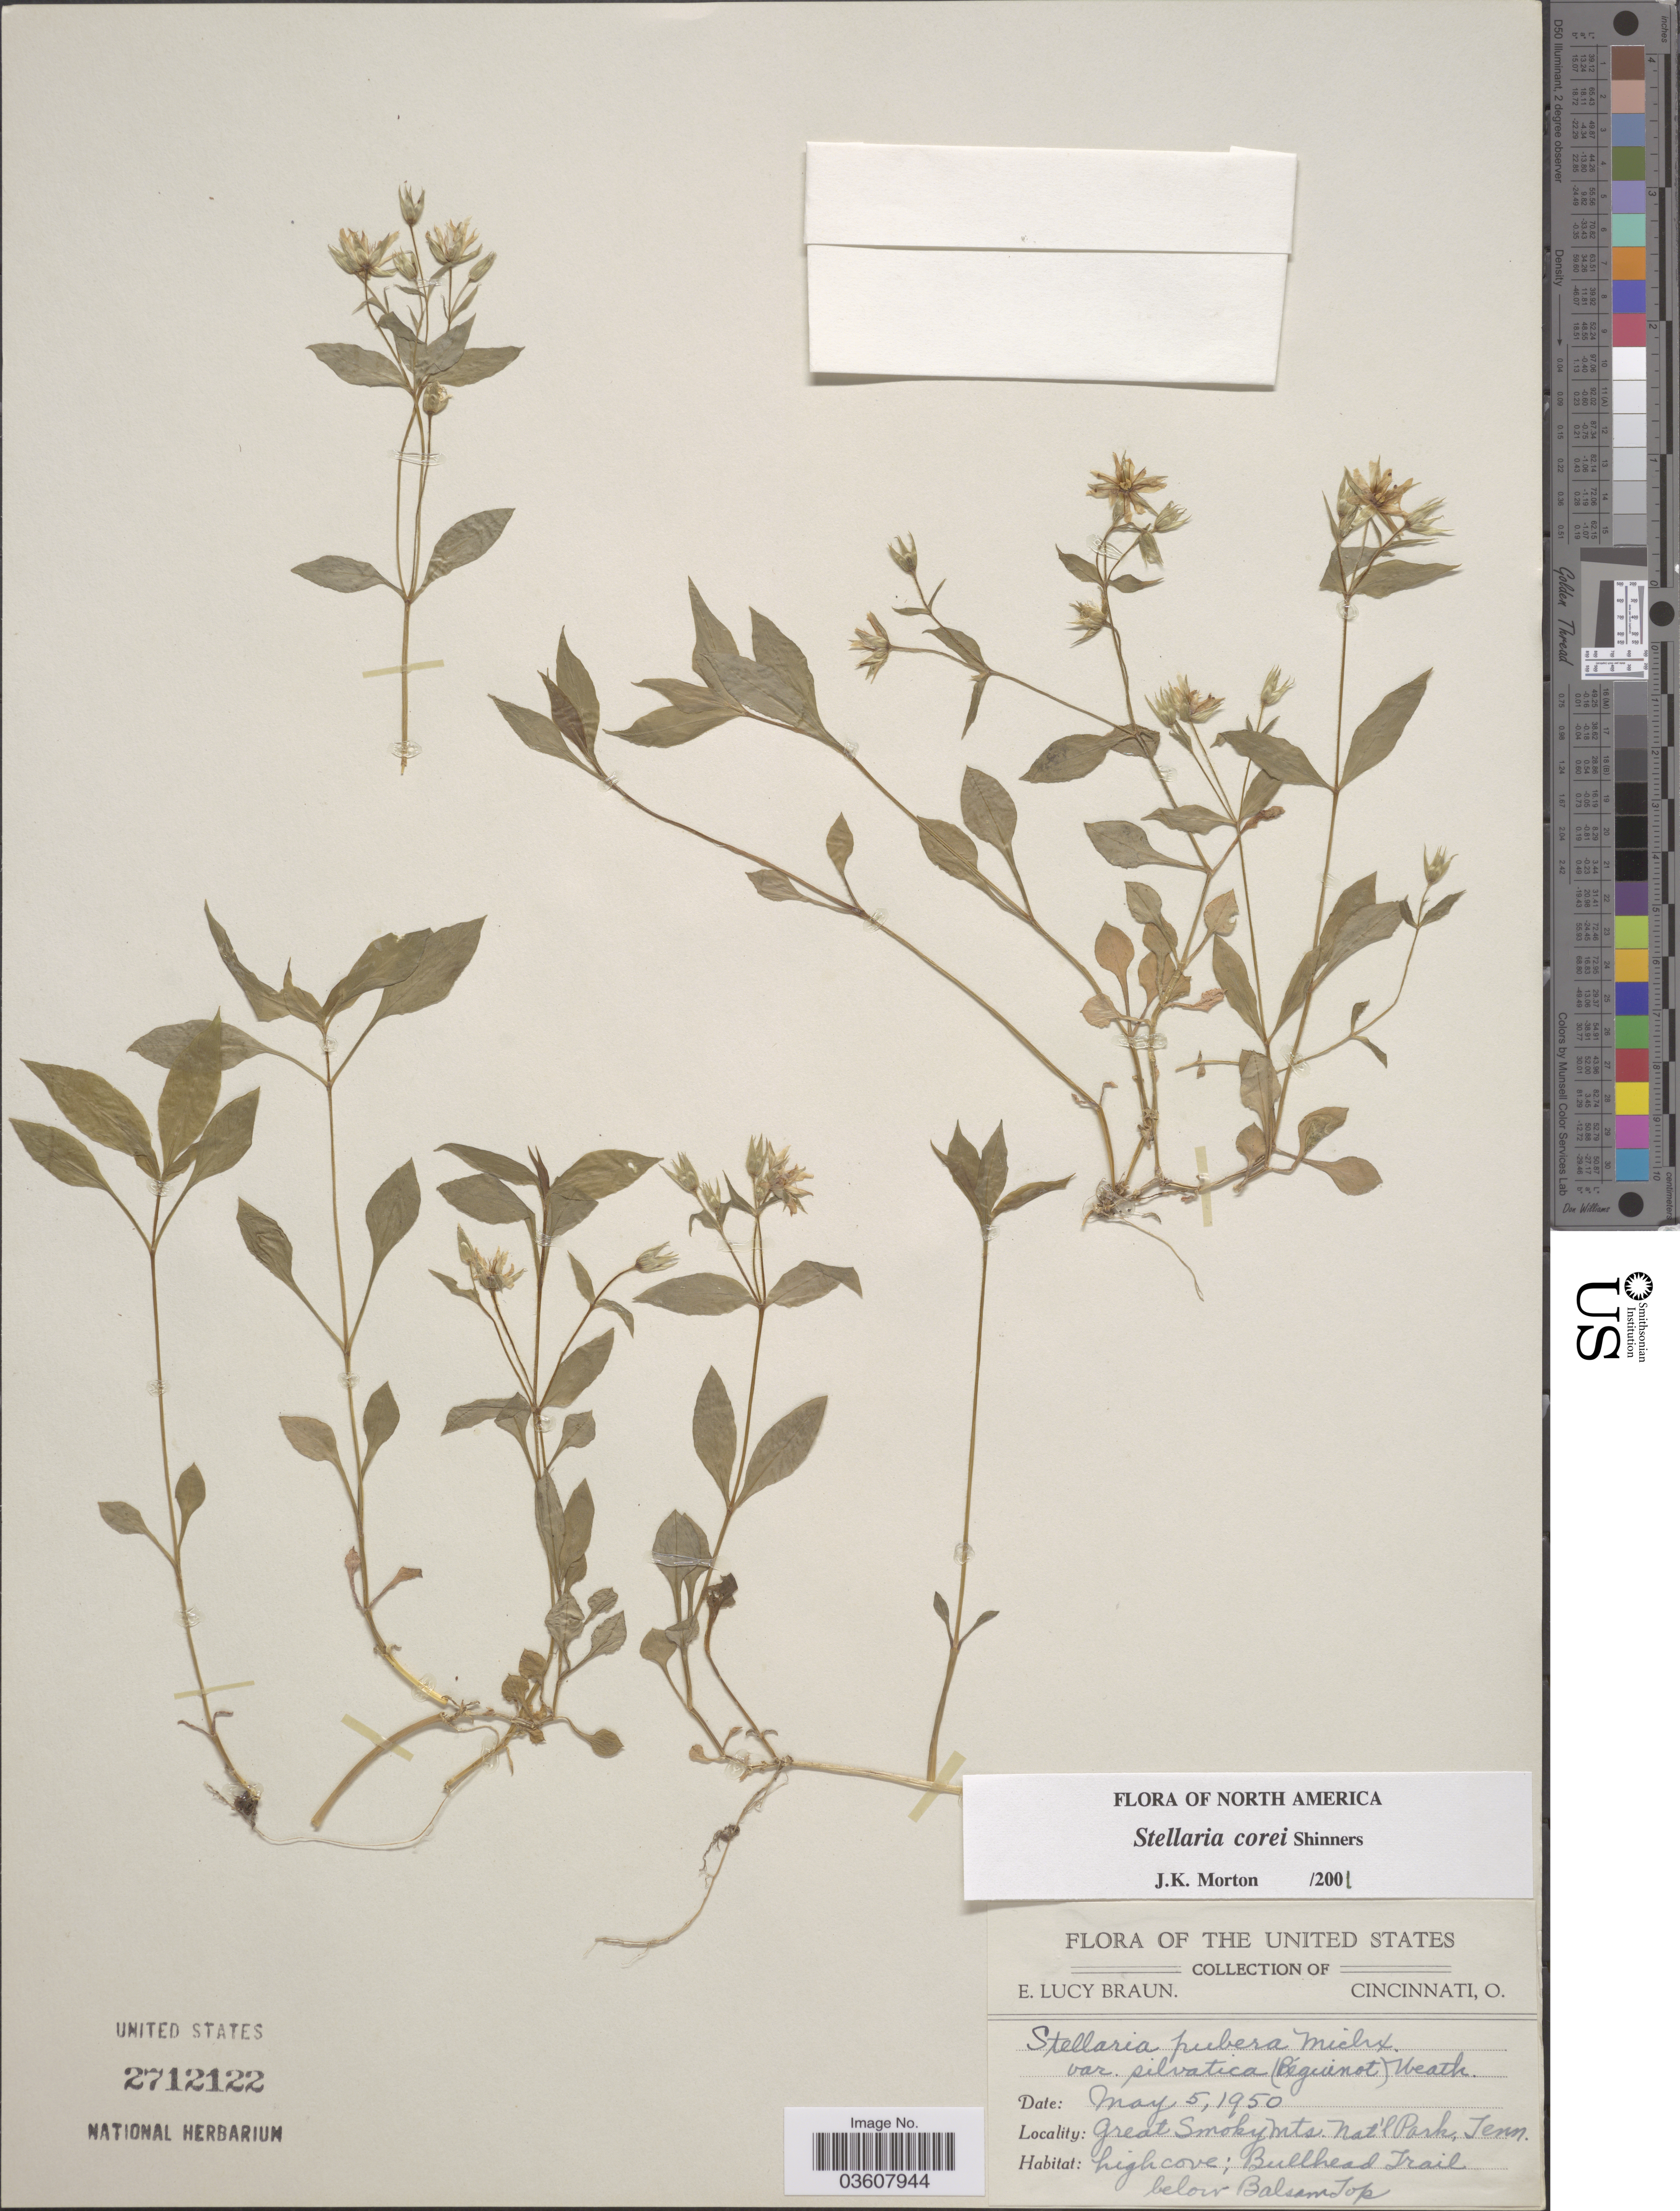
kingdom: Plantae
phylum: Tracheophyta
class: Magnoliopsida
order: Caryophyllales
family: Caryophyllaceae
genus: Stellaria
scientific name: Stellaria corei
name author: Shinners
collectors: E. L. Braun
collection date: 1950-05-05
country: United States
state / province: Tennessee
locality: Great Smoky Mts. Nat'l Park. Bullhead Trail below Balsam Top.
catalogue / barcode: US 2712122